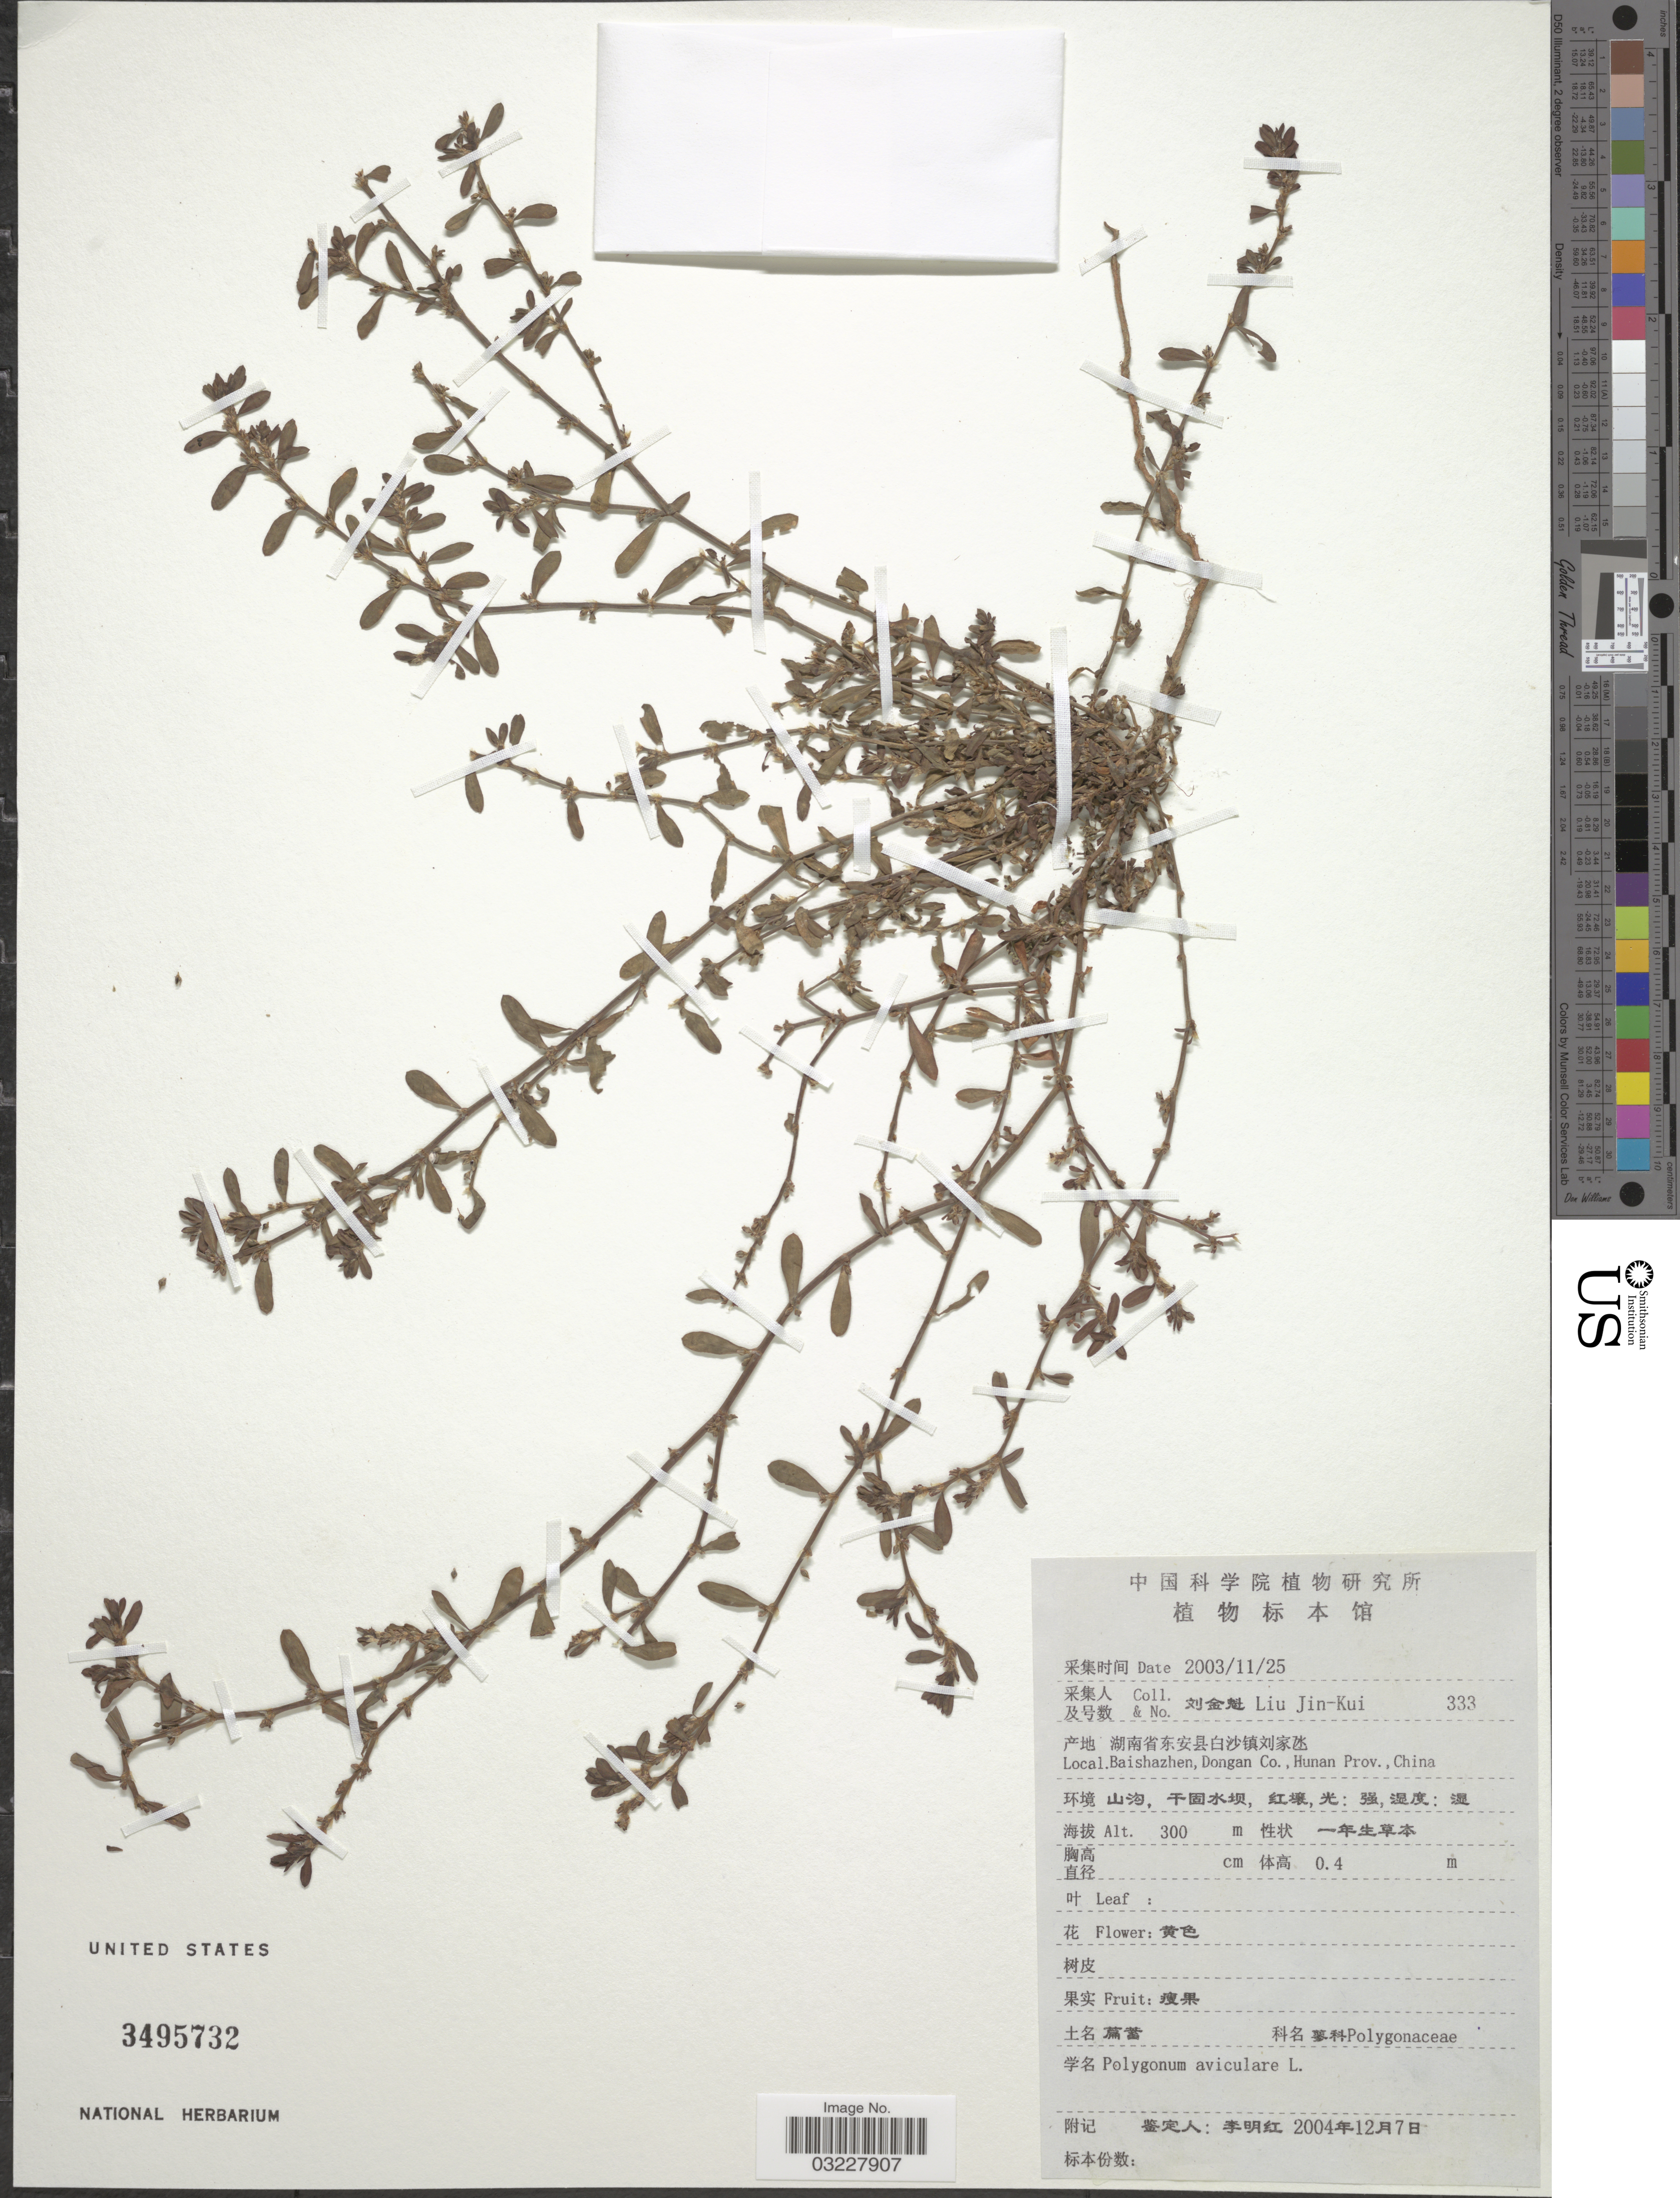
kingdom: Plantae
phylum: Tracheophyta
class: Magnoliopsida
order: Caryophyllales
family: Polygonaceae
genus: Polygonum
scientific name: Polygonum aviculare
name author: L.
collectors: Liu Jin-Kui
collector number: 333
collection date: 2003-11-25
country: China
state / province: Hunan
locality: Baishazhen, Dongan Co.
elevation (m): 300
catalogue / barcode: US 3495732